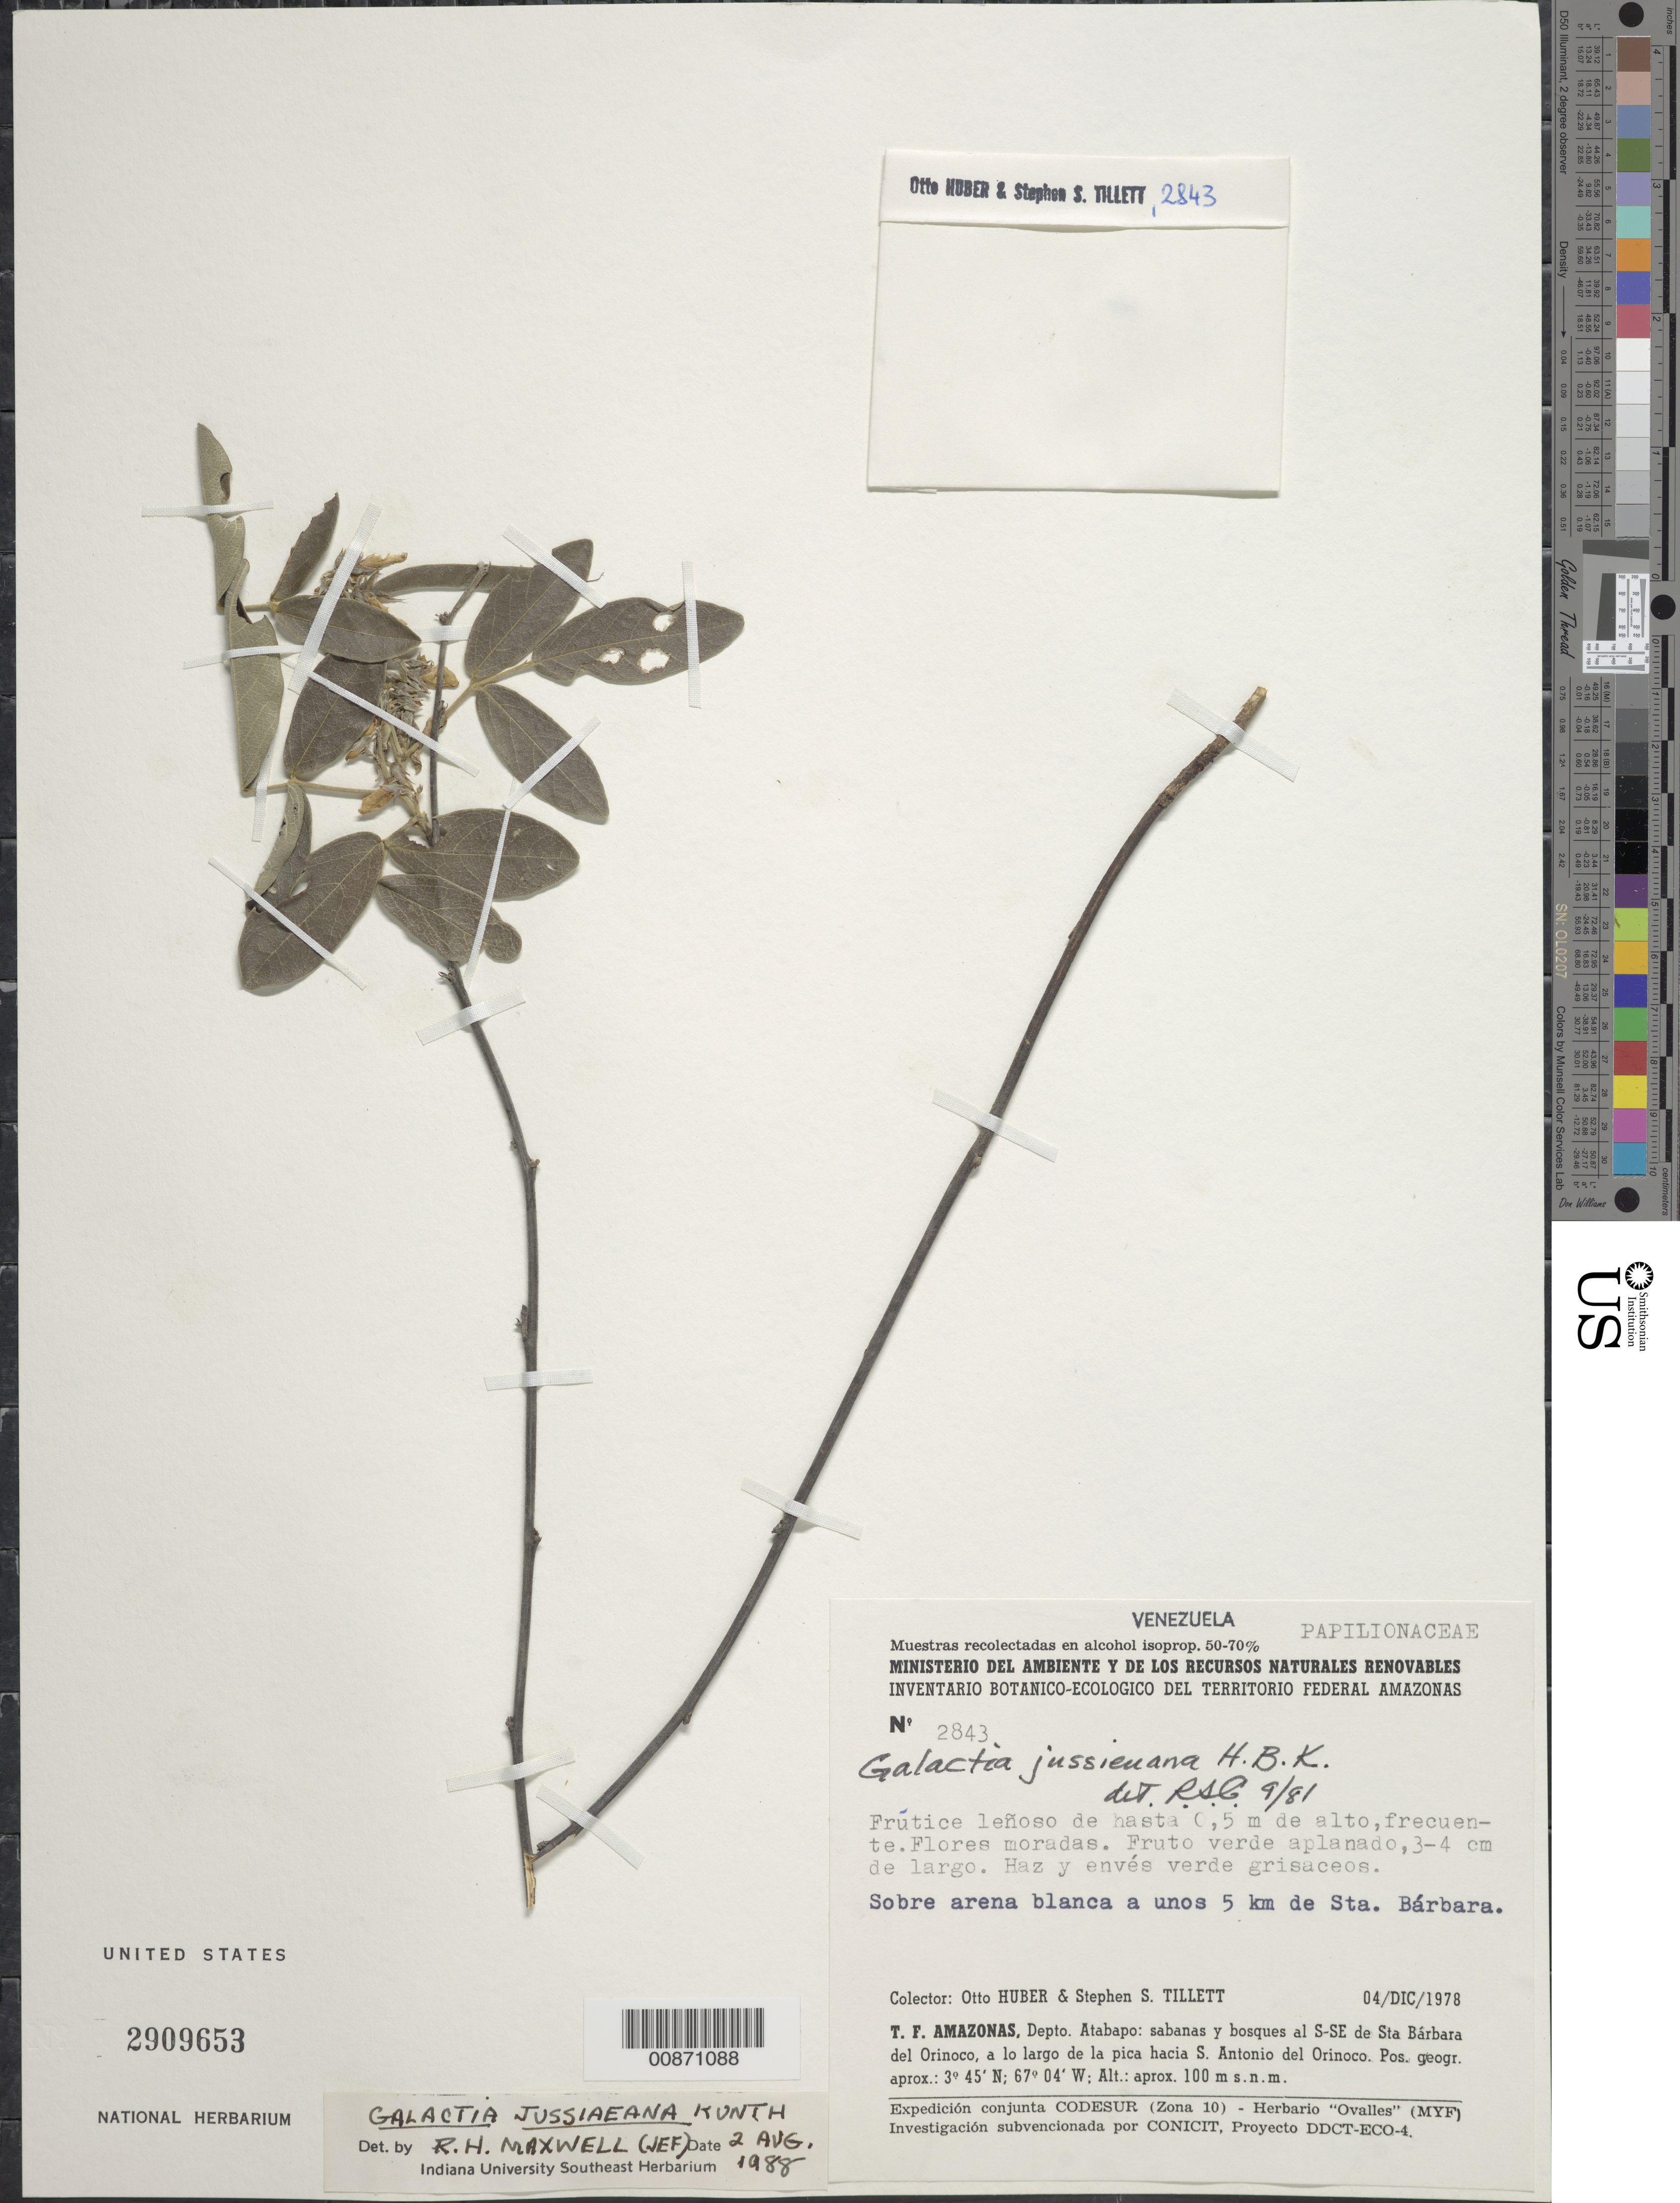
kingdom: Plantae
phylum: Tracheophyta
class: Magnoliopsida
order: Fabales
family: Fabaceae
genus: Galactia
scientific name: Galactia jussiaeana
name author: Kunth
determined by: Maxwell, R. H., (JEF), Indiana University Southeast (UNITED STATES)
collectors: O. Huber & S. S. Tillett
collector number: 2843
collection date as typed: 4-Dec-78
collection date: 1978-12-04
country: Venezuela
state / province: Amazonas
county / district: Atabapo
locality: Sta. Bárbara del Orinoco, 5 km al SSE, hacia S. Antonio del Orinoco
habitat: Sobre arena blanca, sabanas y bosques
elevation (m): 100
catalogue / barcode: US 2909653